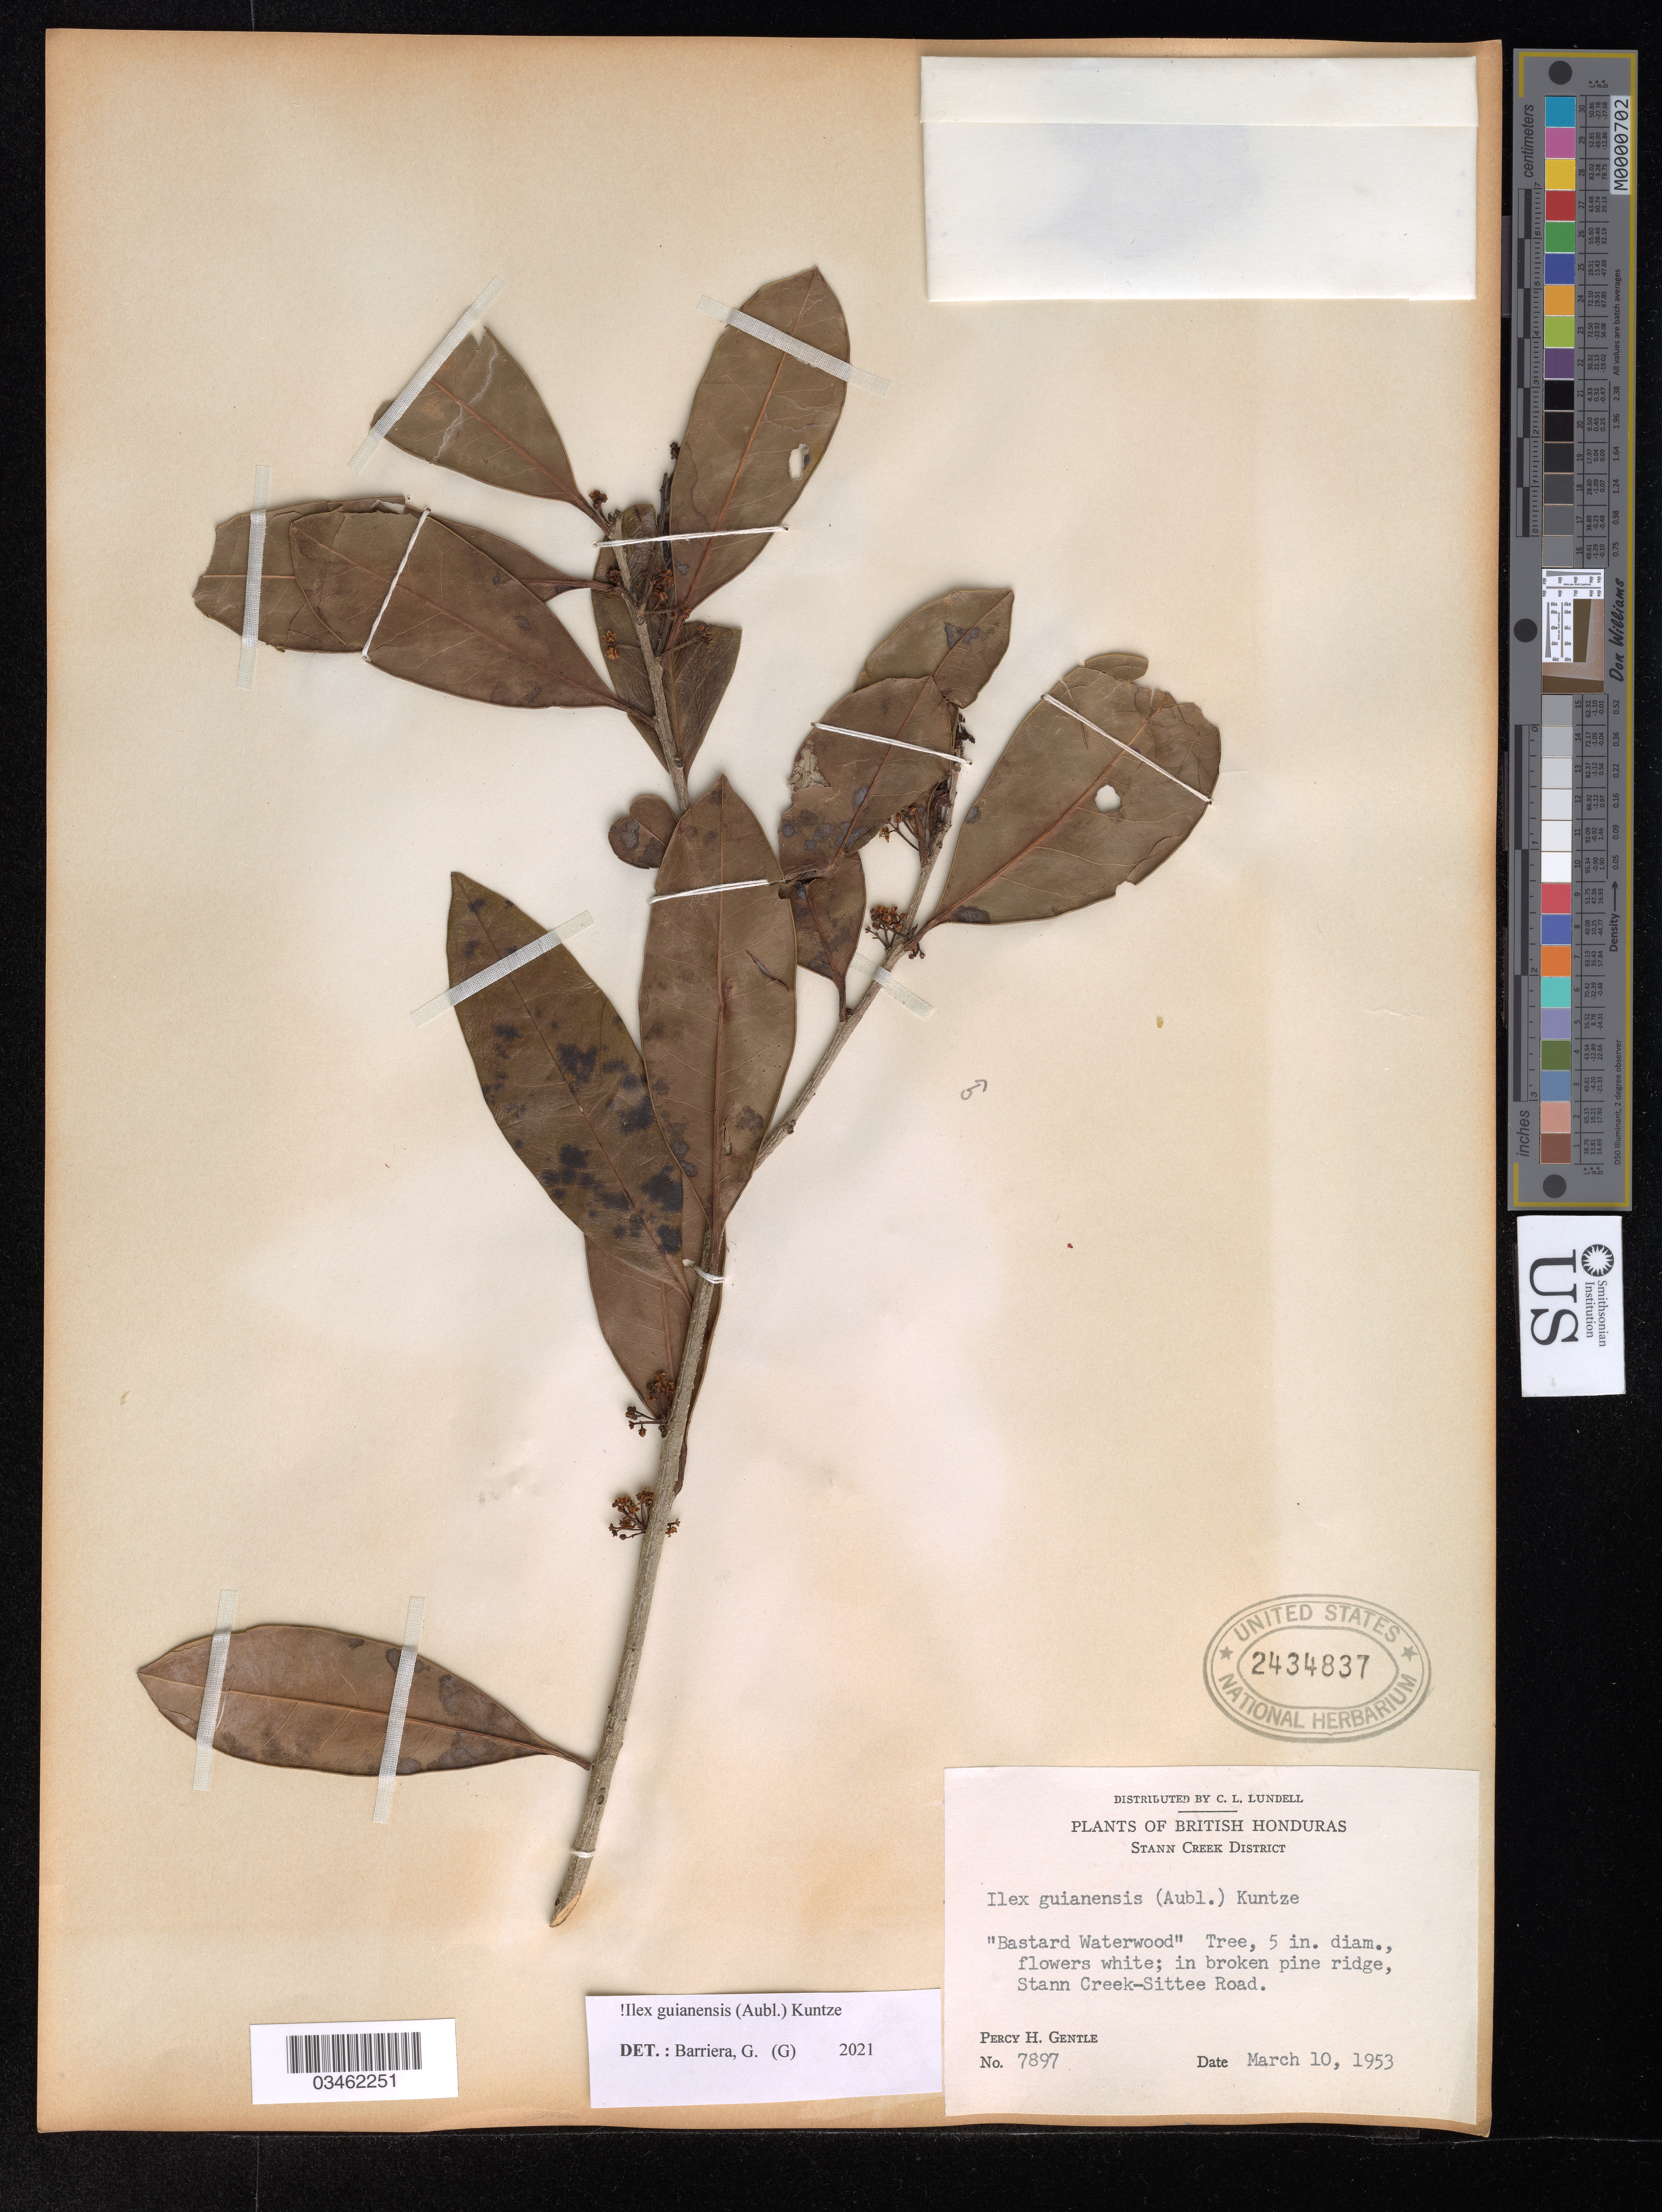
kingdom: Plantae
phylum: Tracheophyta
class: Magnoliopsida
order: Aquifoliales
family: Aquifoliaceae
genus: Ilex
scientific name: Ilex guianensis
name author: (Aubl.) Kuntze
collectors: P. H. Gentle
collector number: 7897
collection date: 1953-03-10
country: Belize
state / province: Stann Creek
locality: Stann Creek-Sittee Road.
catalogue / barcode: US 2434837